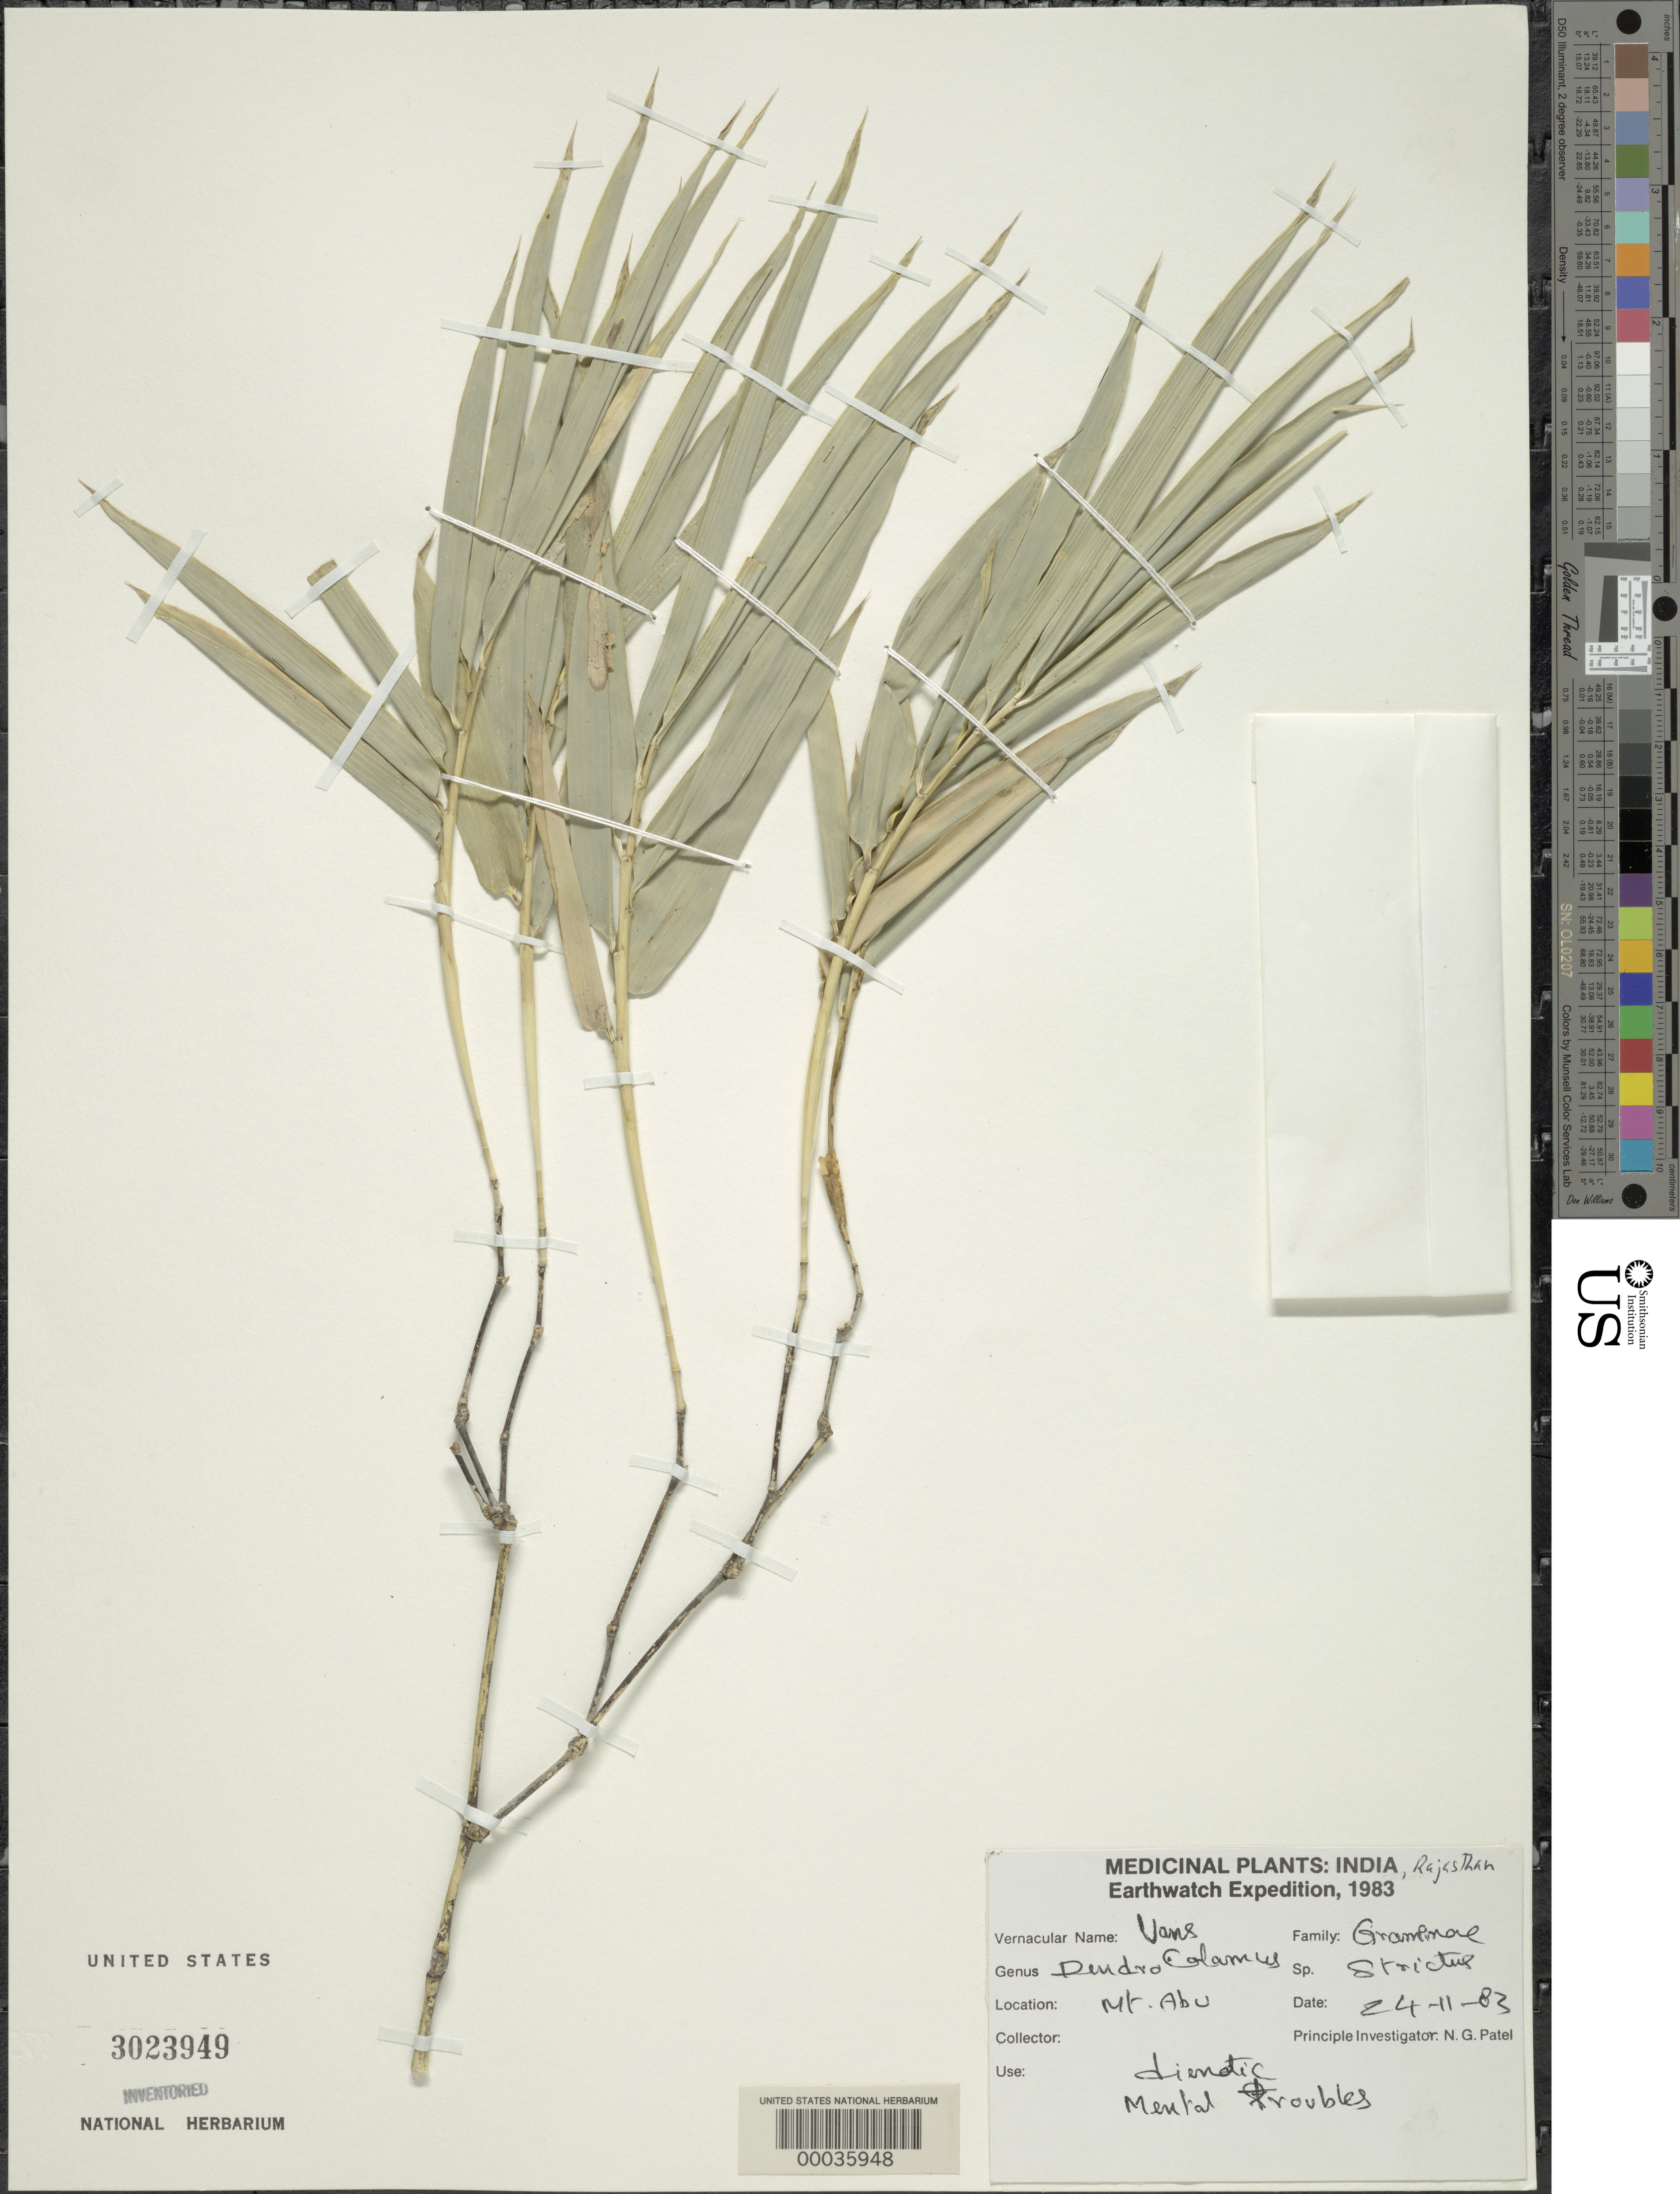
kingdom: Plantae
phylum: Tracheophyta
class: Liliopsida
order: Poales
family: Poaceae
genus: Dendrocalamus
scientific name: Dendrocalamus strictus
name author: (Roxb.) Nees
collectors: N. Patel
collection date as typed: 24 Nov 1983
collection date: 1983-11-24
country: India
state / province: Rajasthan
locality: Mt. abu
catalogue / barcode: US 3023949